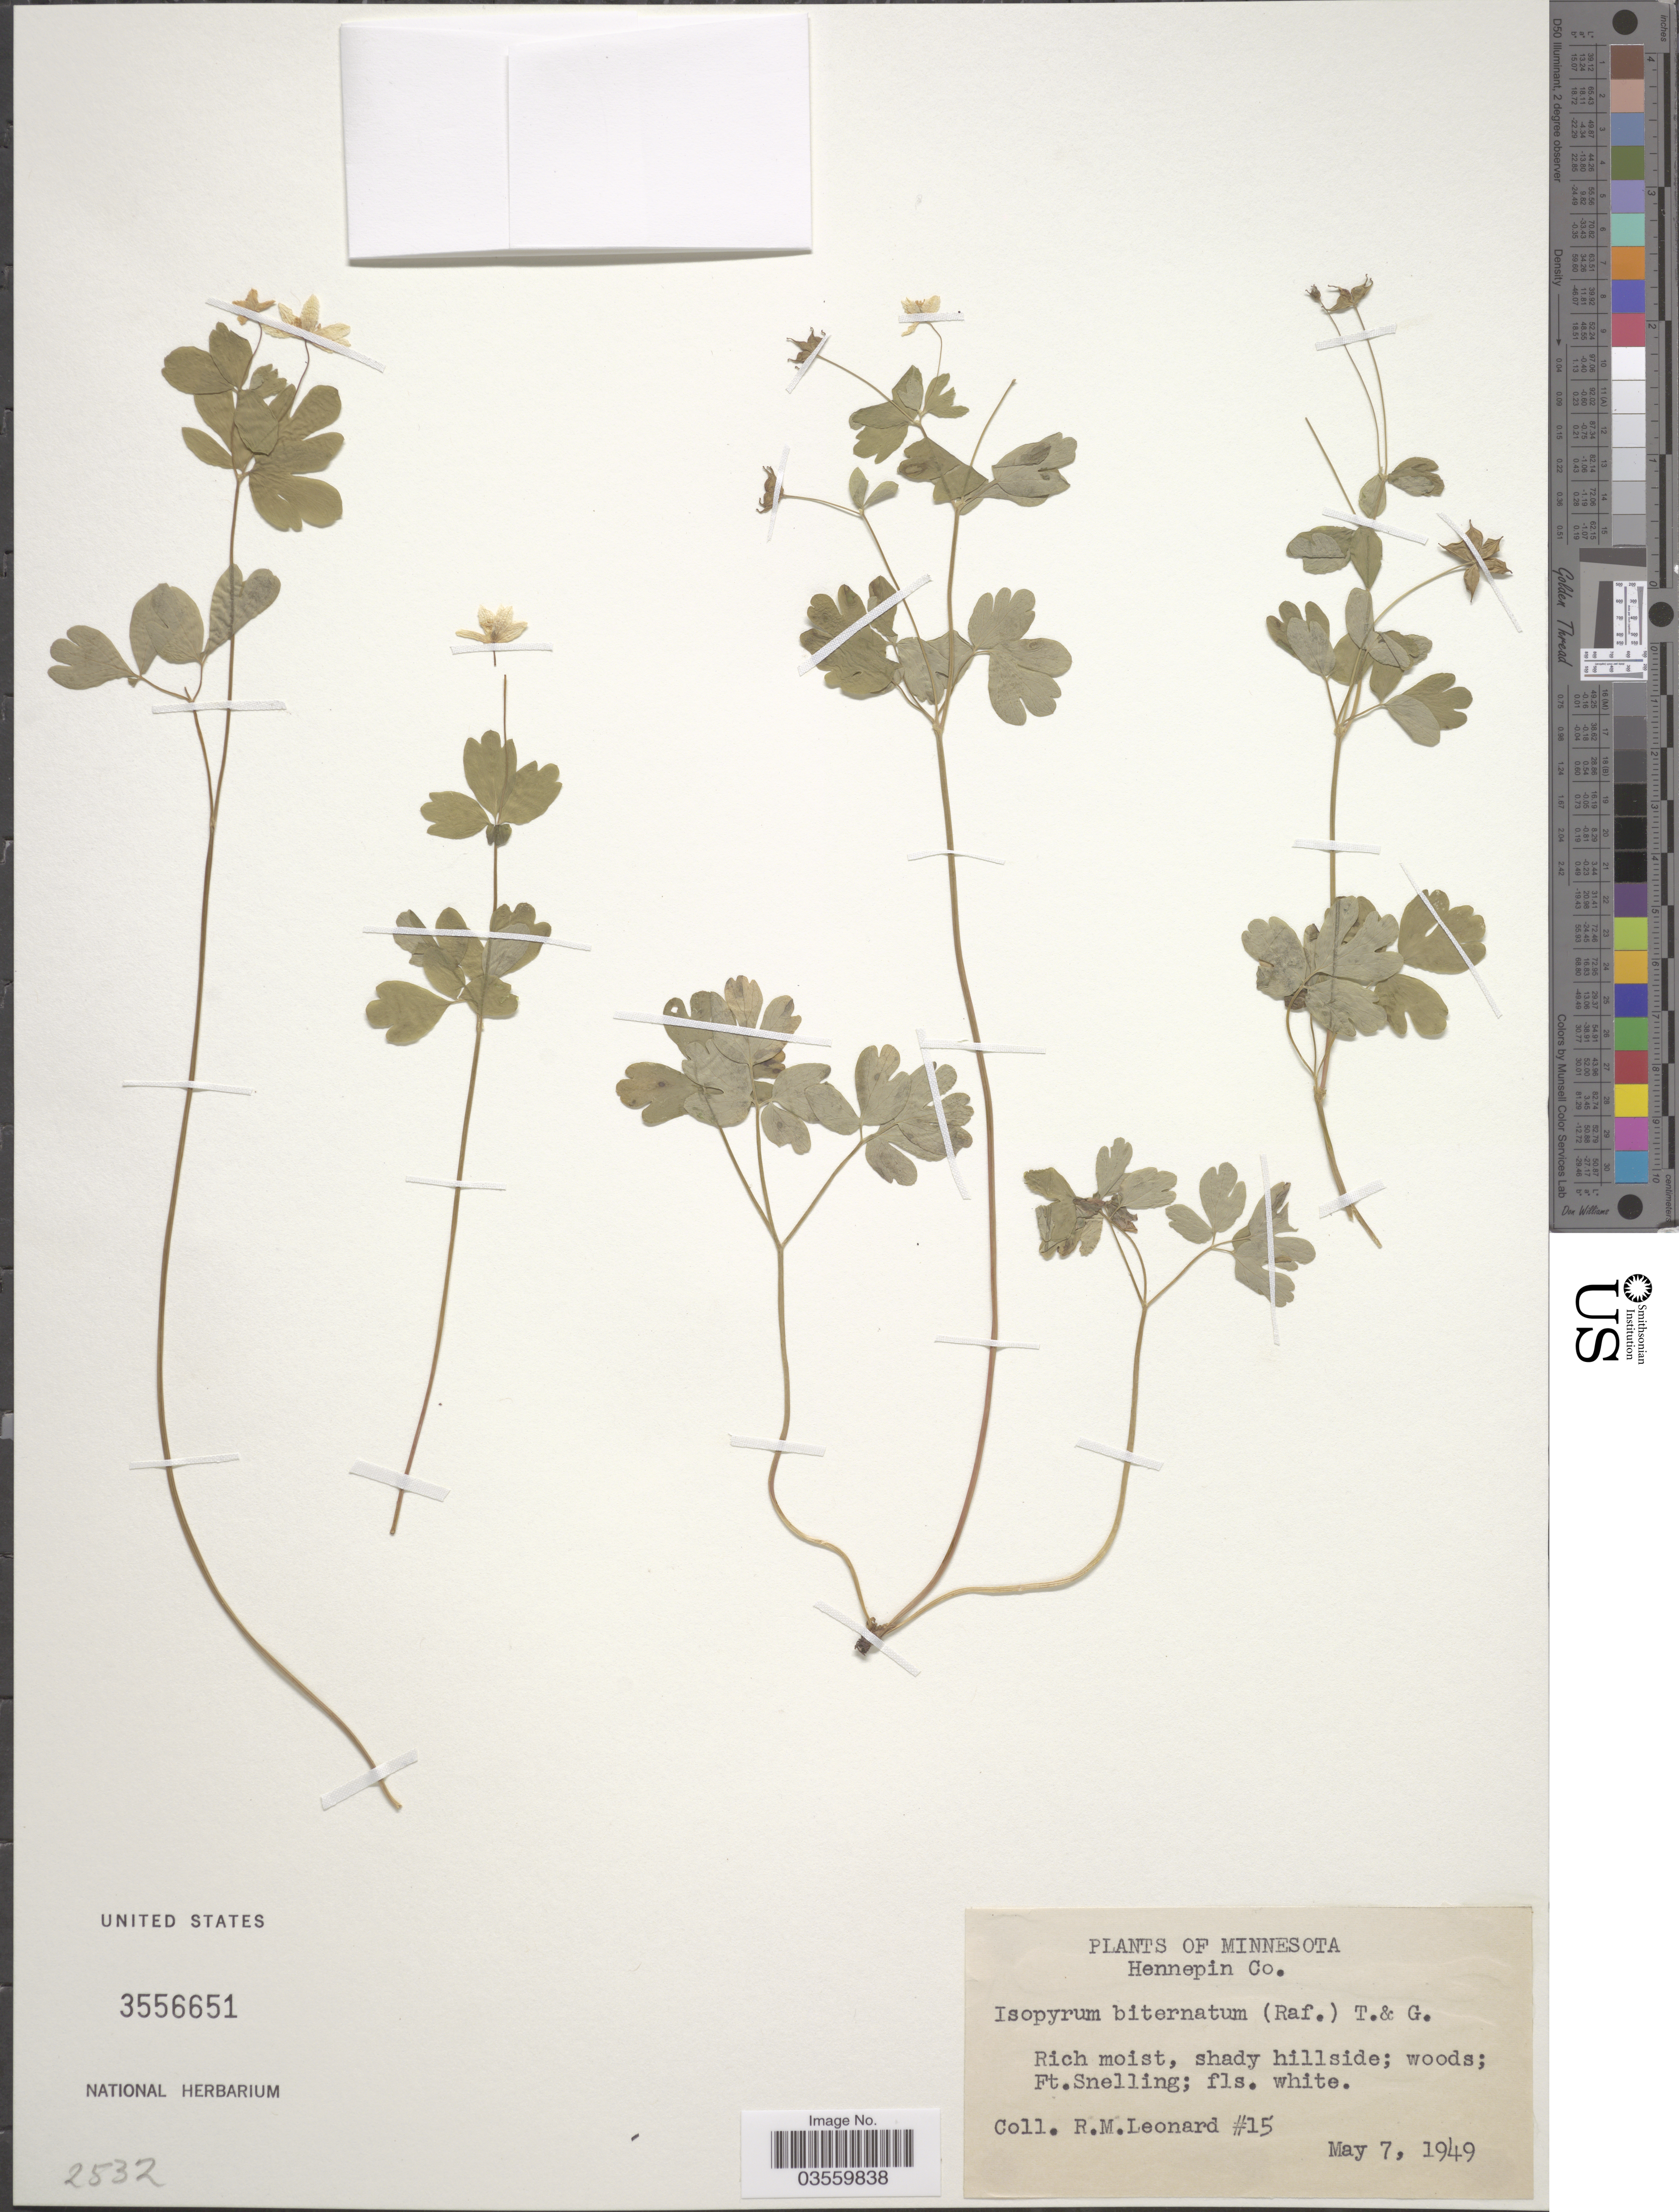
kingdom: Plantae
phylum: Tracheophyta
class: Magnoliopsida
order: Ranunculales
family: Ranunculaceae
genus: Enemion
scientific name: Enemion biternatum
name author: (Torr. & A. Gray) Raf.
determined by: Strong, Mark T., (BOT), Smithsonian Institution - National Museum of Natural History (UNITED STATES)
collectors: R. Leonard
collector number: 15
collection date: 1949-05-07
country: United States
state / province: Minnesota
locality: Hennepin Co. Ft. Snelling.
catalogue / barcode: US 3556651